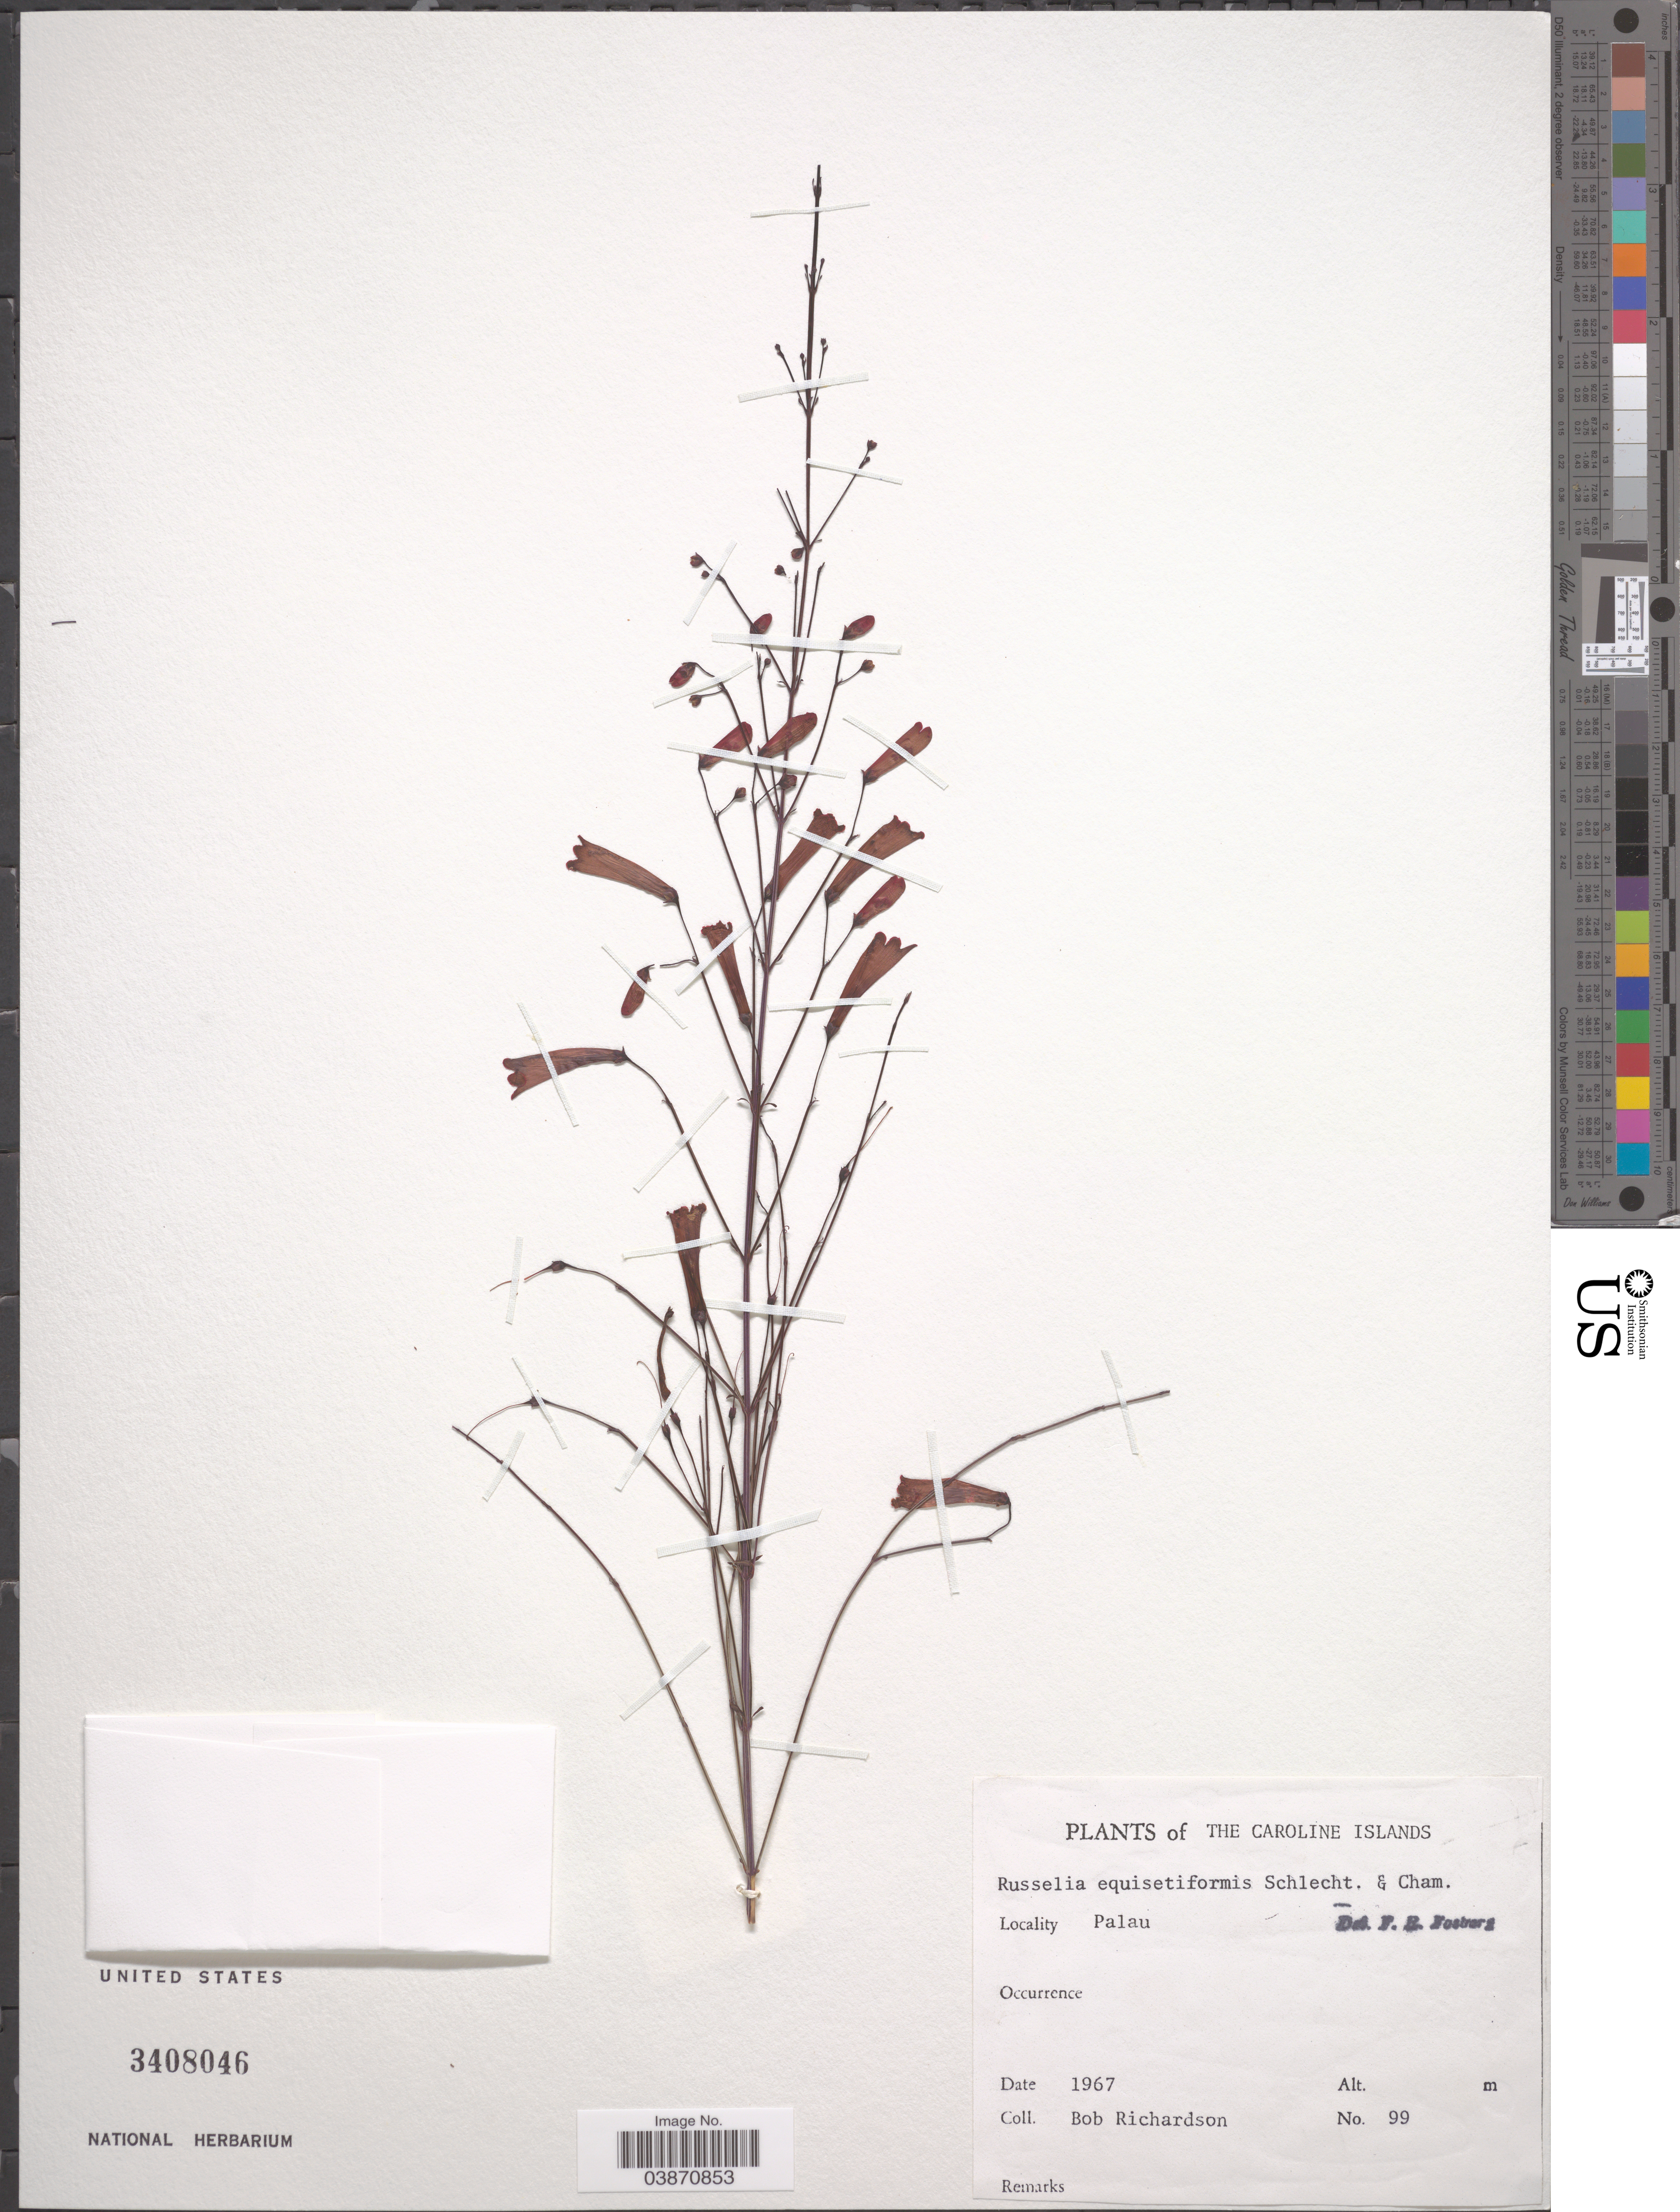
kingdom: Plantae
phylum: Tracheophyta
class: Magnoliopsida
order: Lamiales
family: Plantaginaceae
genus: Russelia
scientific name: Russelia equisetiformis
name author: Schltdl. & Cham.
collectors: B. Richardson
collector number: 99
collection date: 1967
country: Palau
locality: The Caroline Islands. Palau.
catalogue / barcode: US 3408046